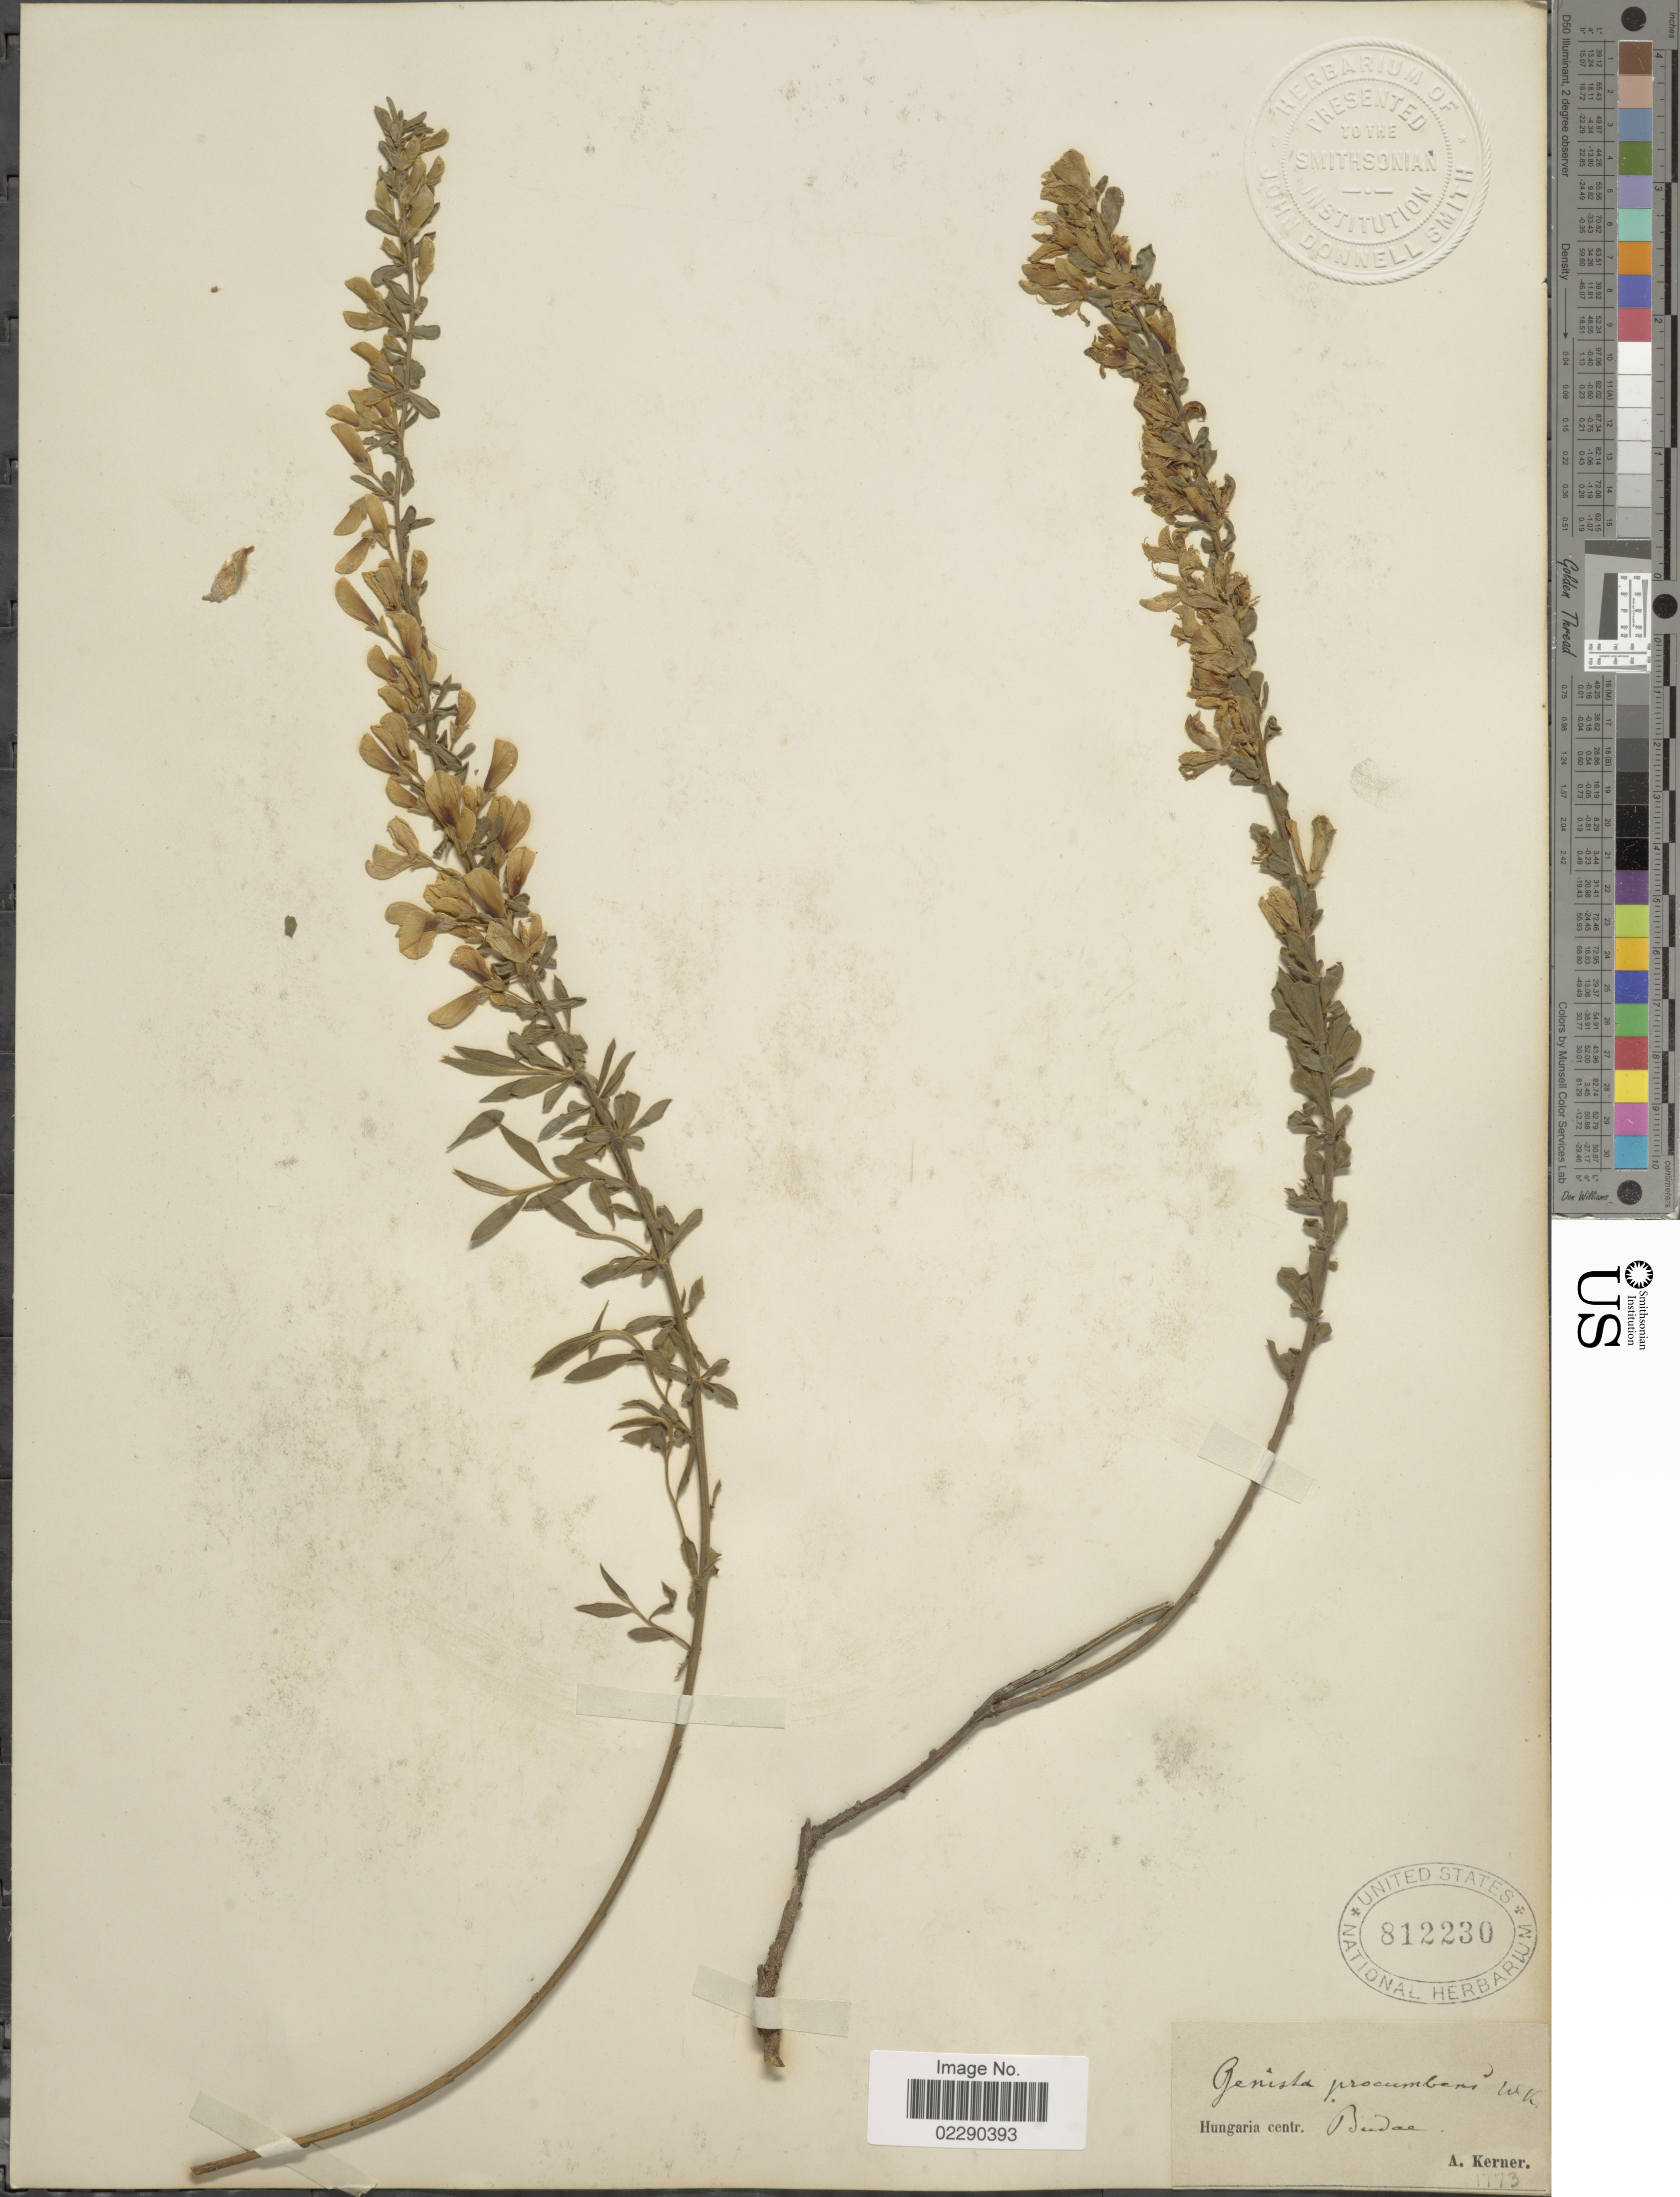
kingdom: Plantae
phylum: Tracheophyta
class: Magnoliopsida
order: Fabales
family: Fabaceae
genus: Cytisus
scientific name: Cytisus procumbens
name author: (Waldst. & Kit. ex Willd.) Spreng.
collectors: A. Kerner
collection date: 1773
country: Hungary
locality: Hungaria centr., Budae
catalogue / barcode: US 812230